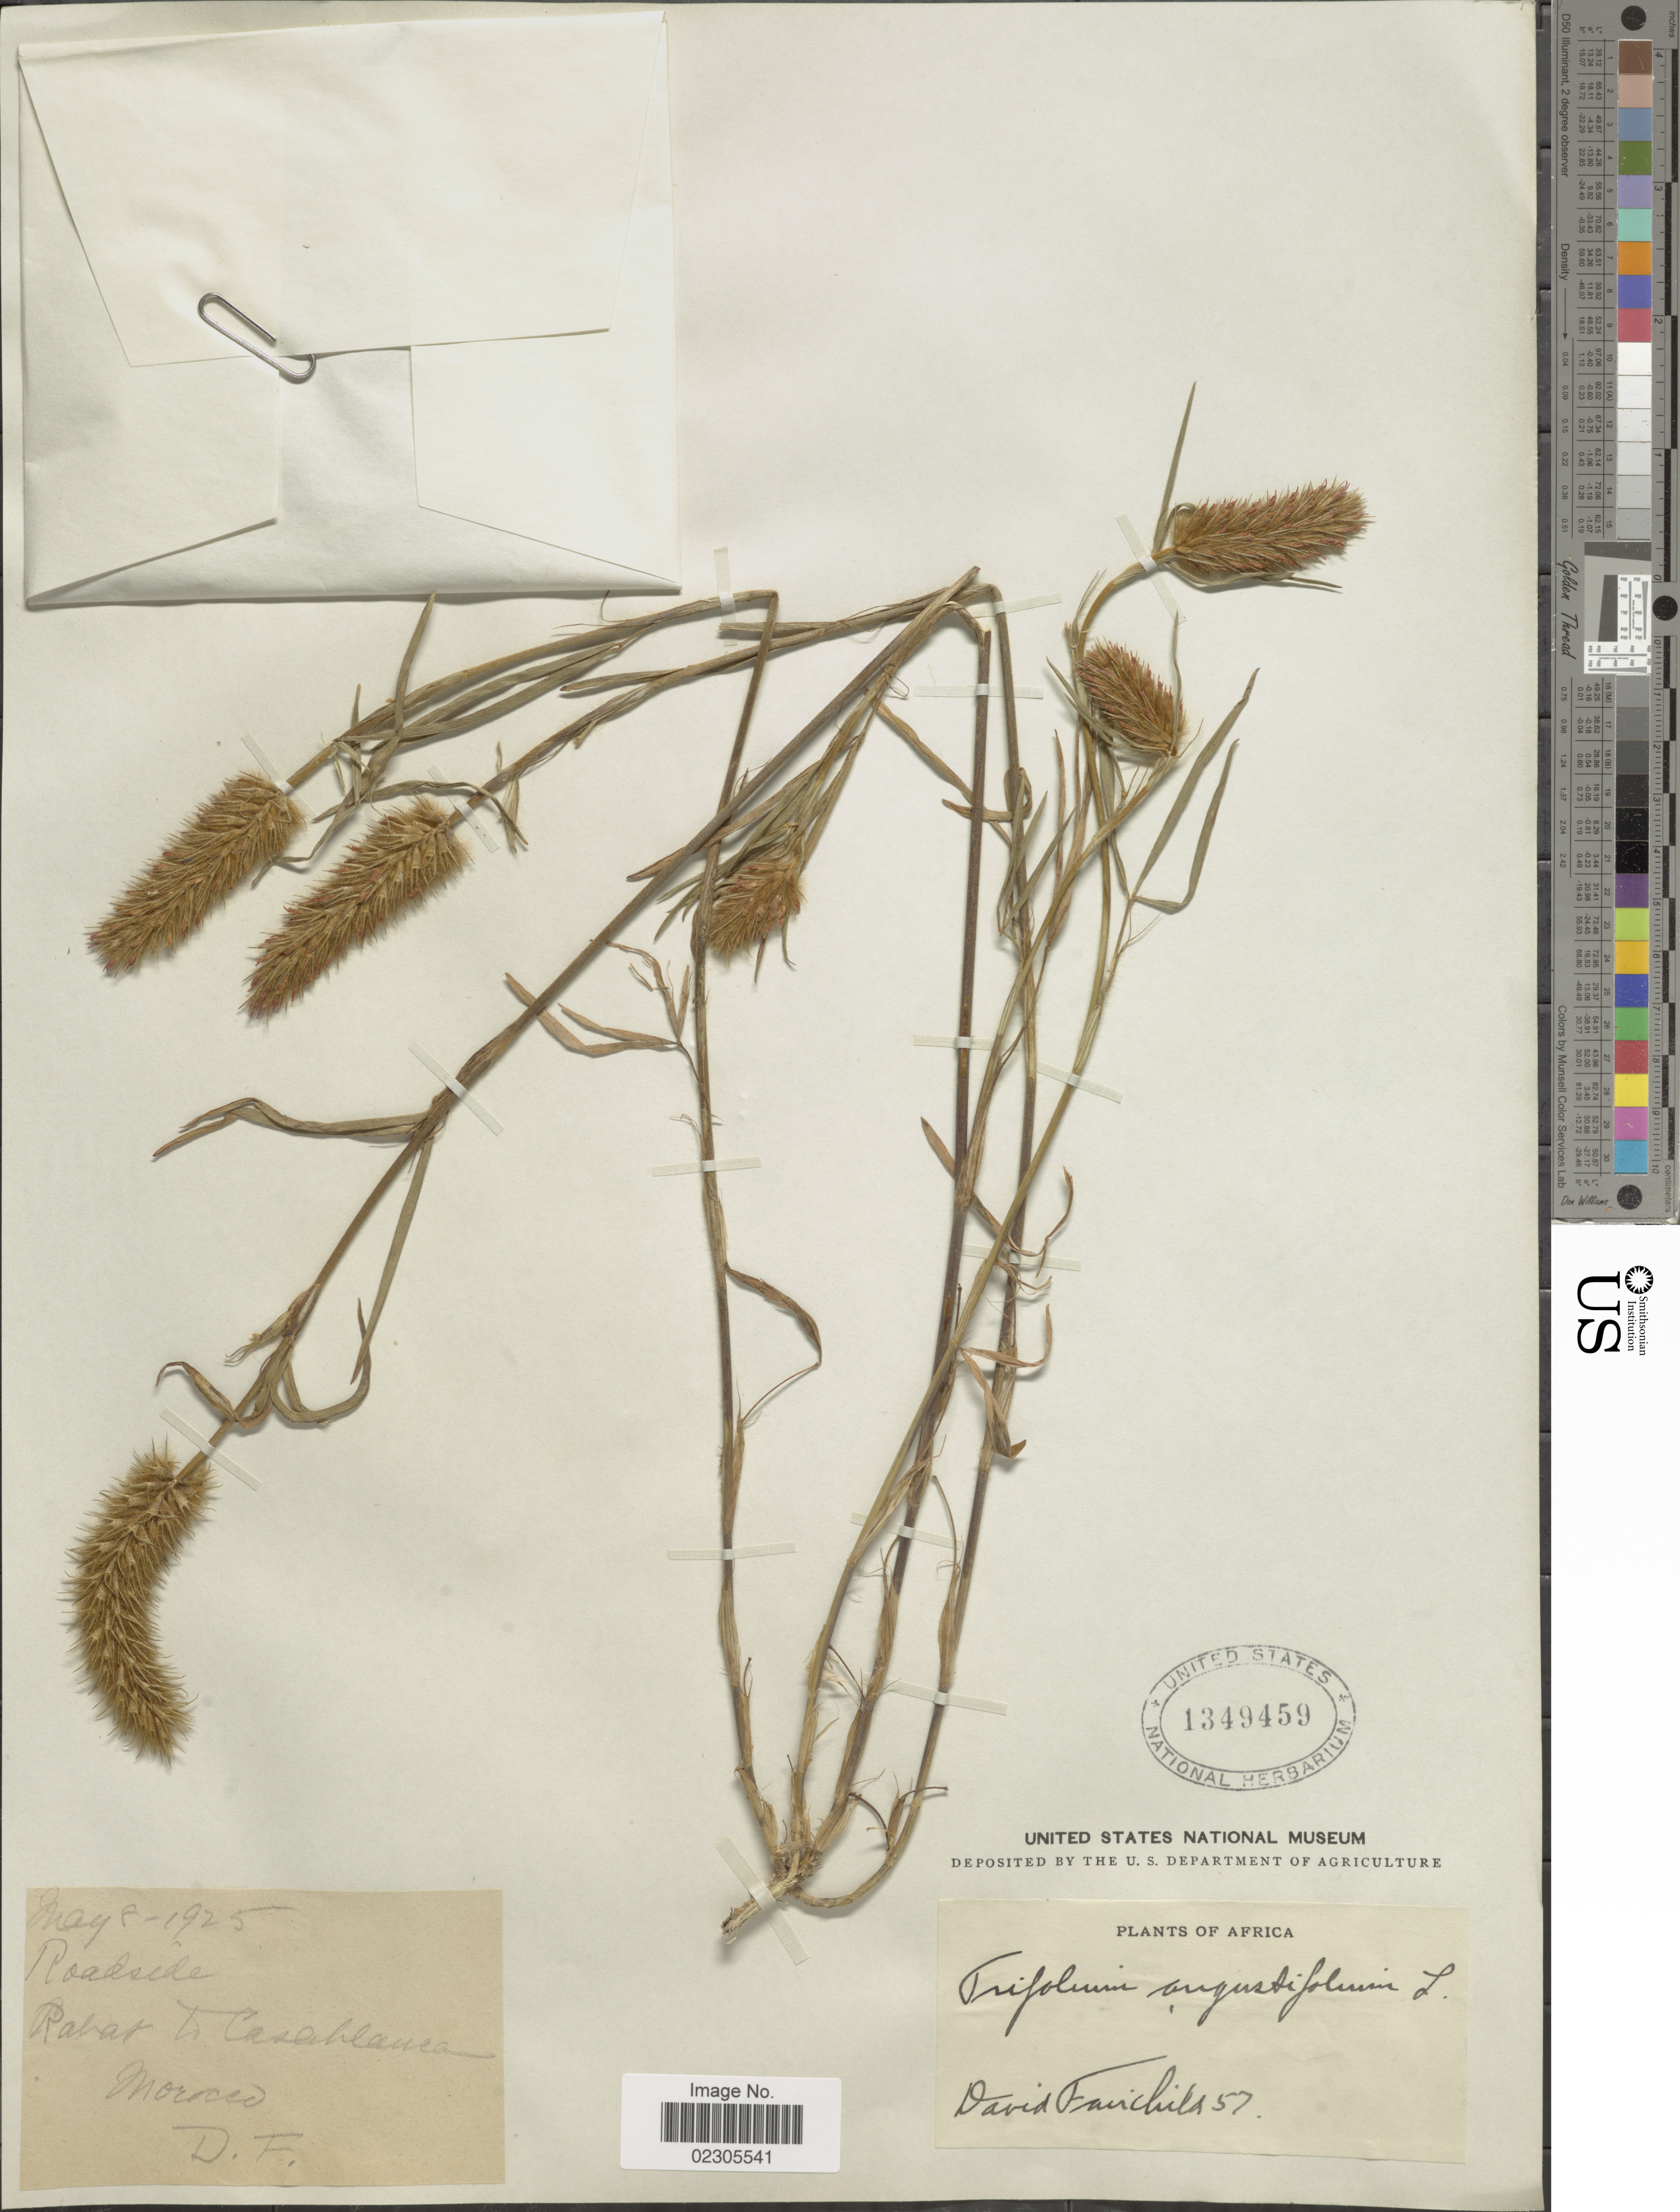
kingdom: Plantae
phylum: Tracheophyta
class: Magnoliopsida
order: Fabales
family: Fabaceae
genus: Trifolium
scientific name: Trifolium angustifolium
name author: L.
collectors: D. Fairchild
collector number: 57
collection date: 1925-08-05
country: Morocco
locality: Roadside Rabat to Casablanca.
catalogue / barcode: US 1349459